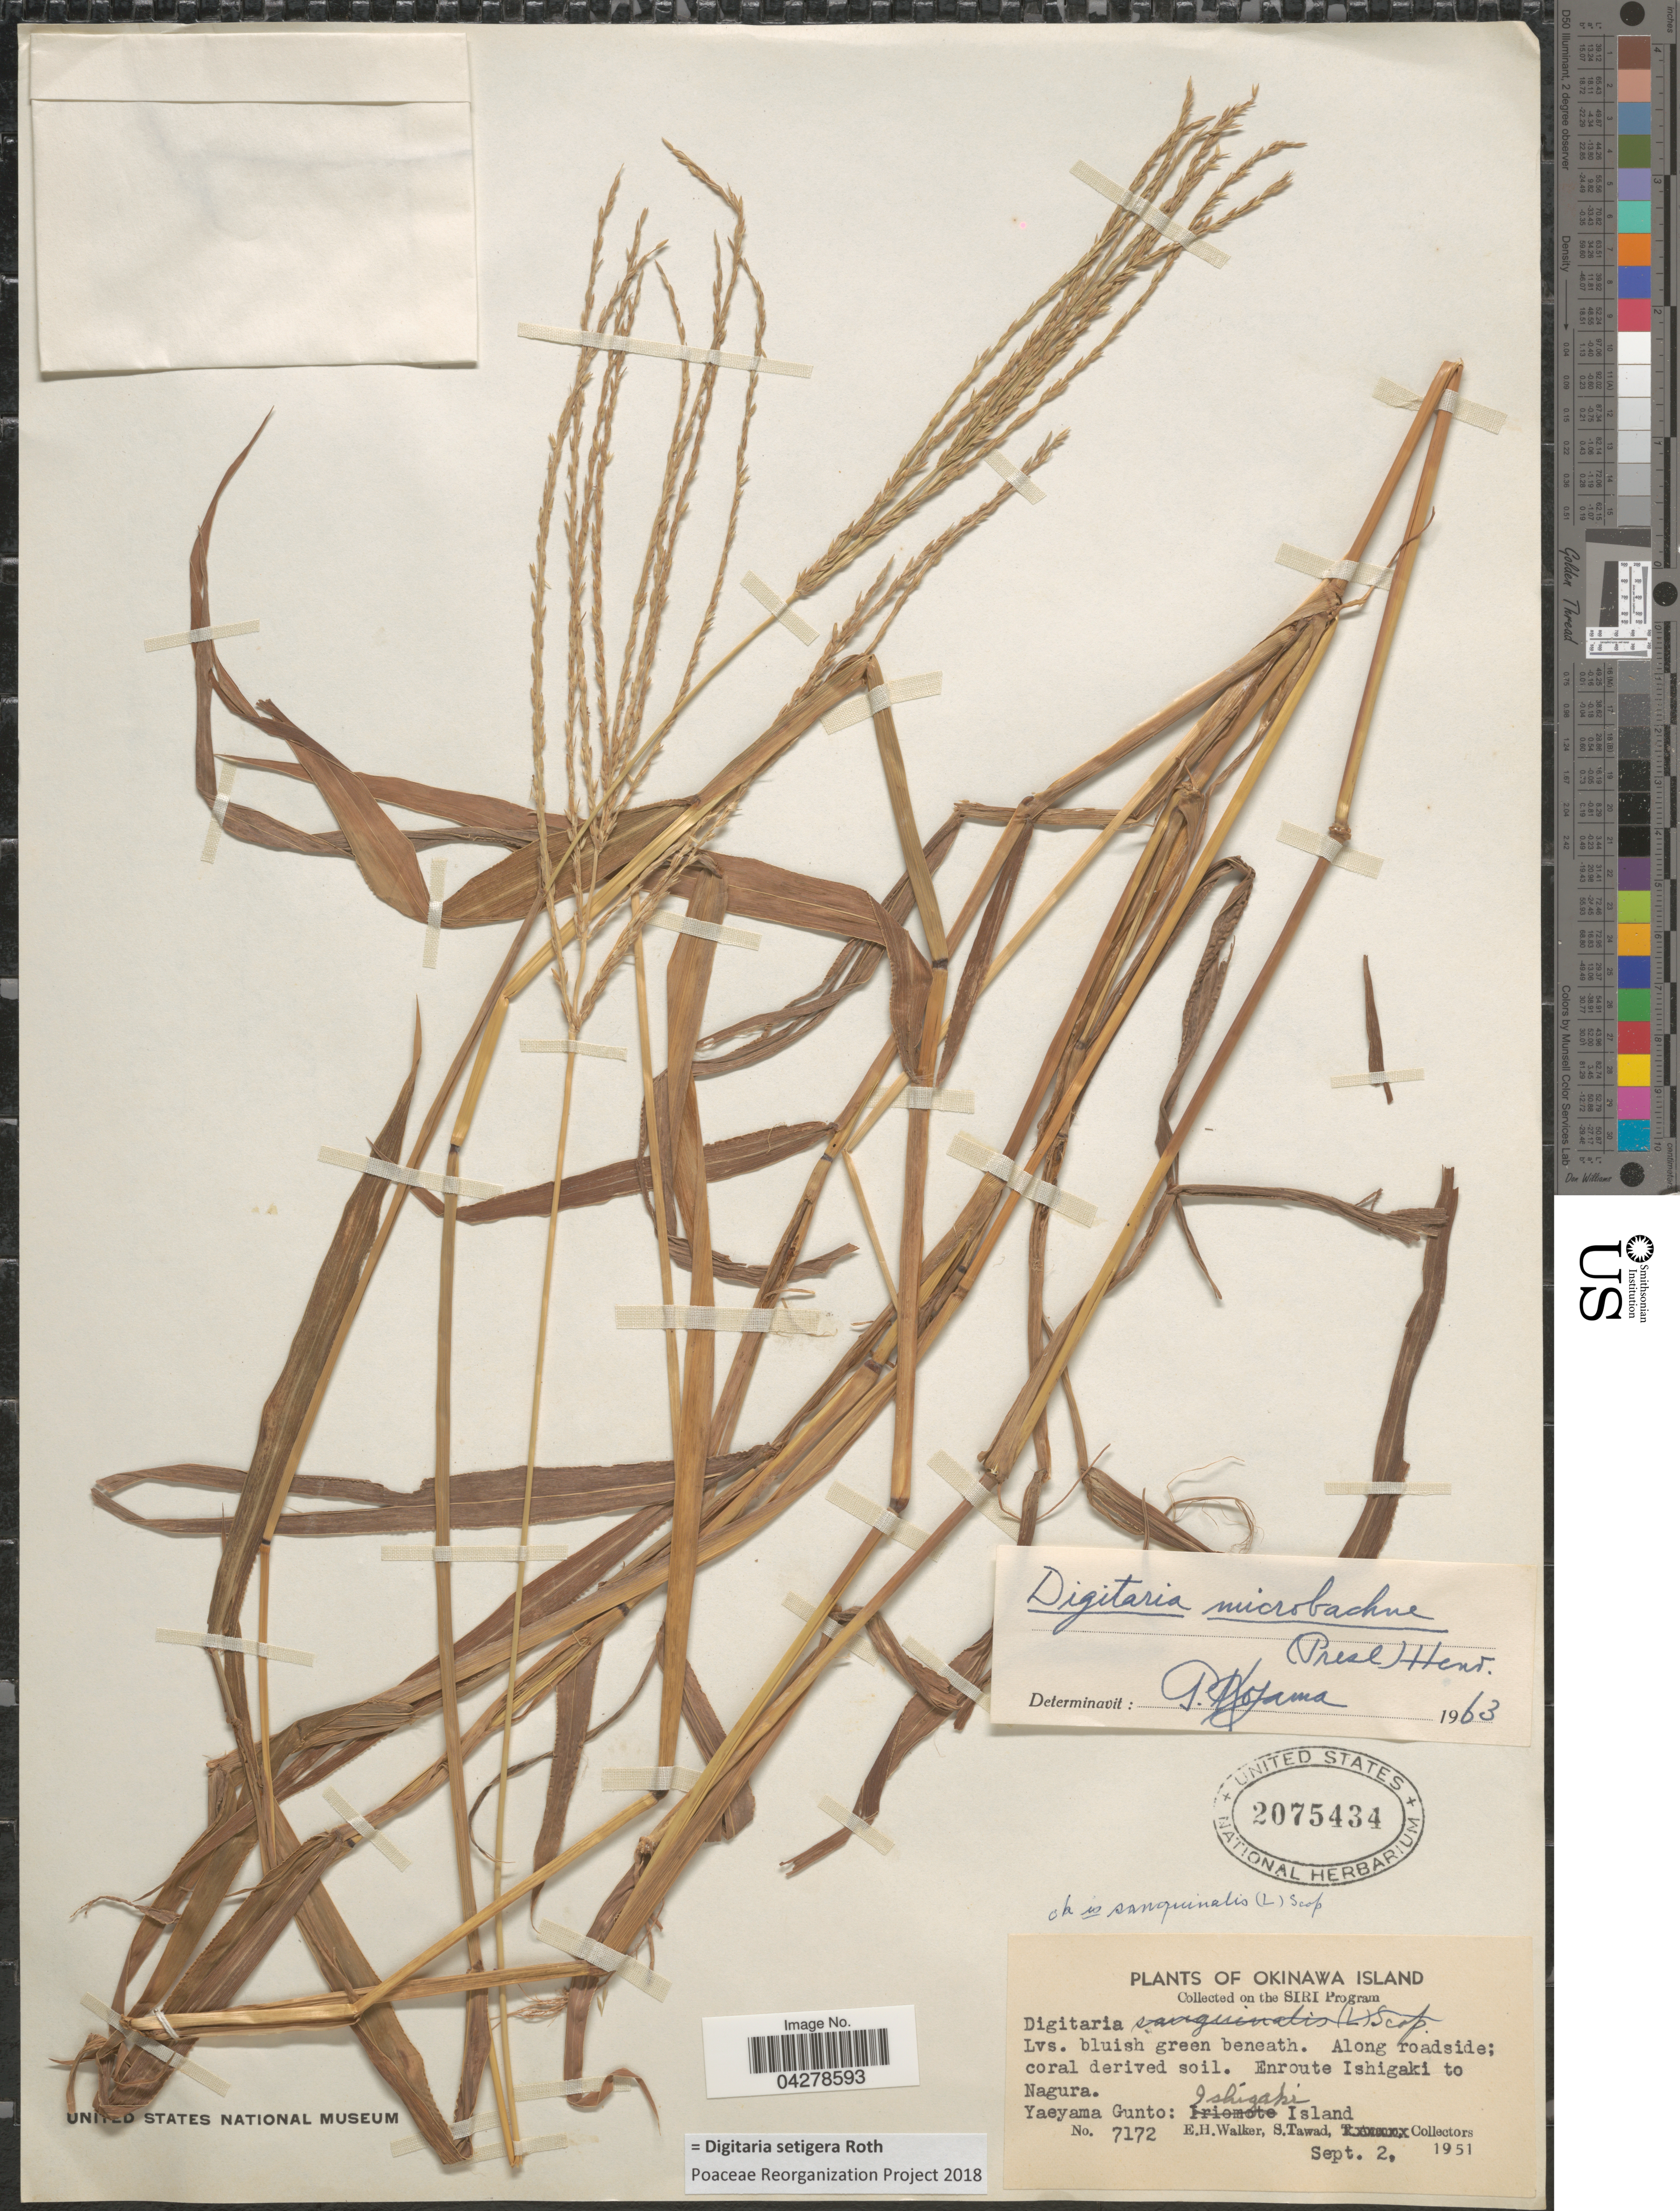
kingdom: Plantae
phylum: Tracheophyta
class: Liliopsida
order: Poales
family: Poaceae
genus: Digitaria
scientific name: Digitaria setigera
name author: Roth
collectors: E. H. Walker & S. Tawad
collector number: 7172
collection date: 1951-09-02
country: Japan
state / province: Okinawa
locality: Okinawa Island. Along roadside; coral derived soil. Enroute Ishigaki to Nagura. Yaeyama Gunto: Ishigaki Island.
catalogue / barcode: US 2075434